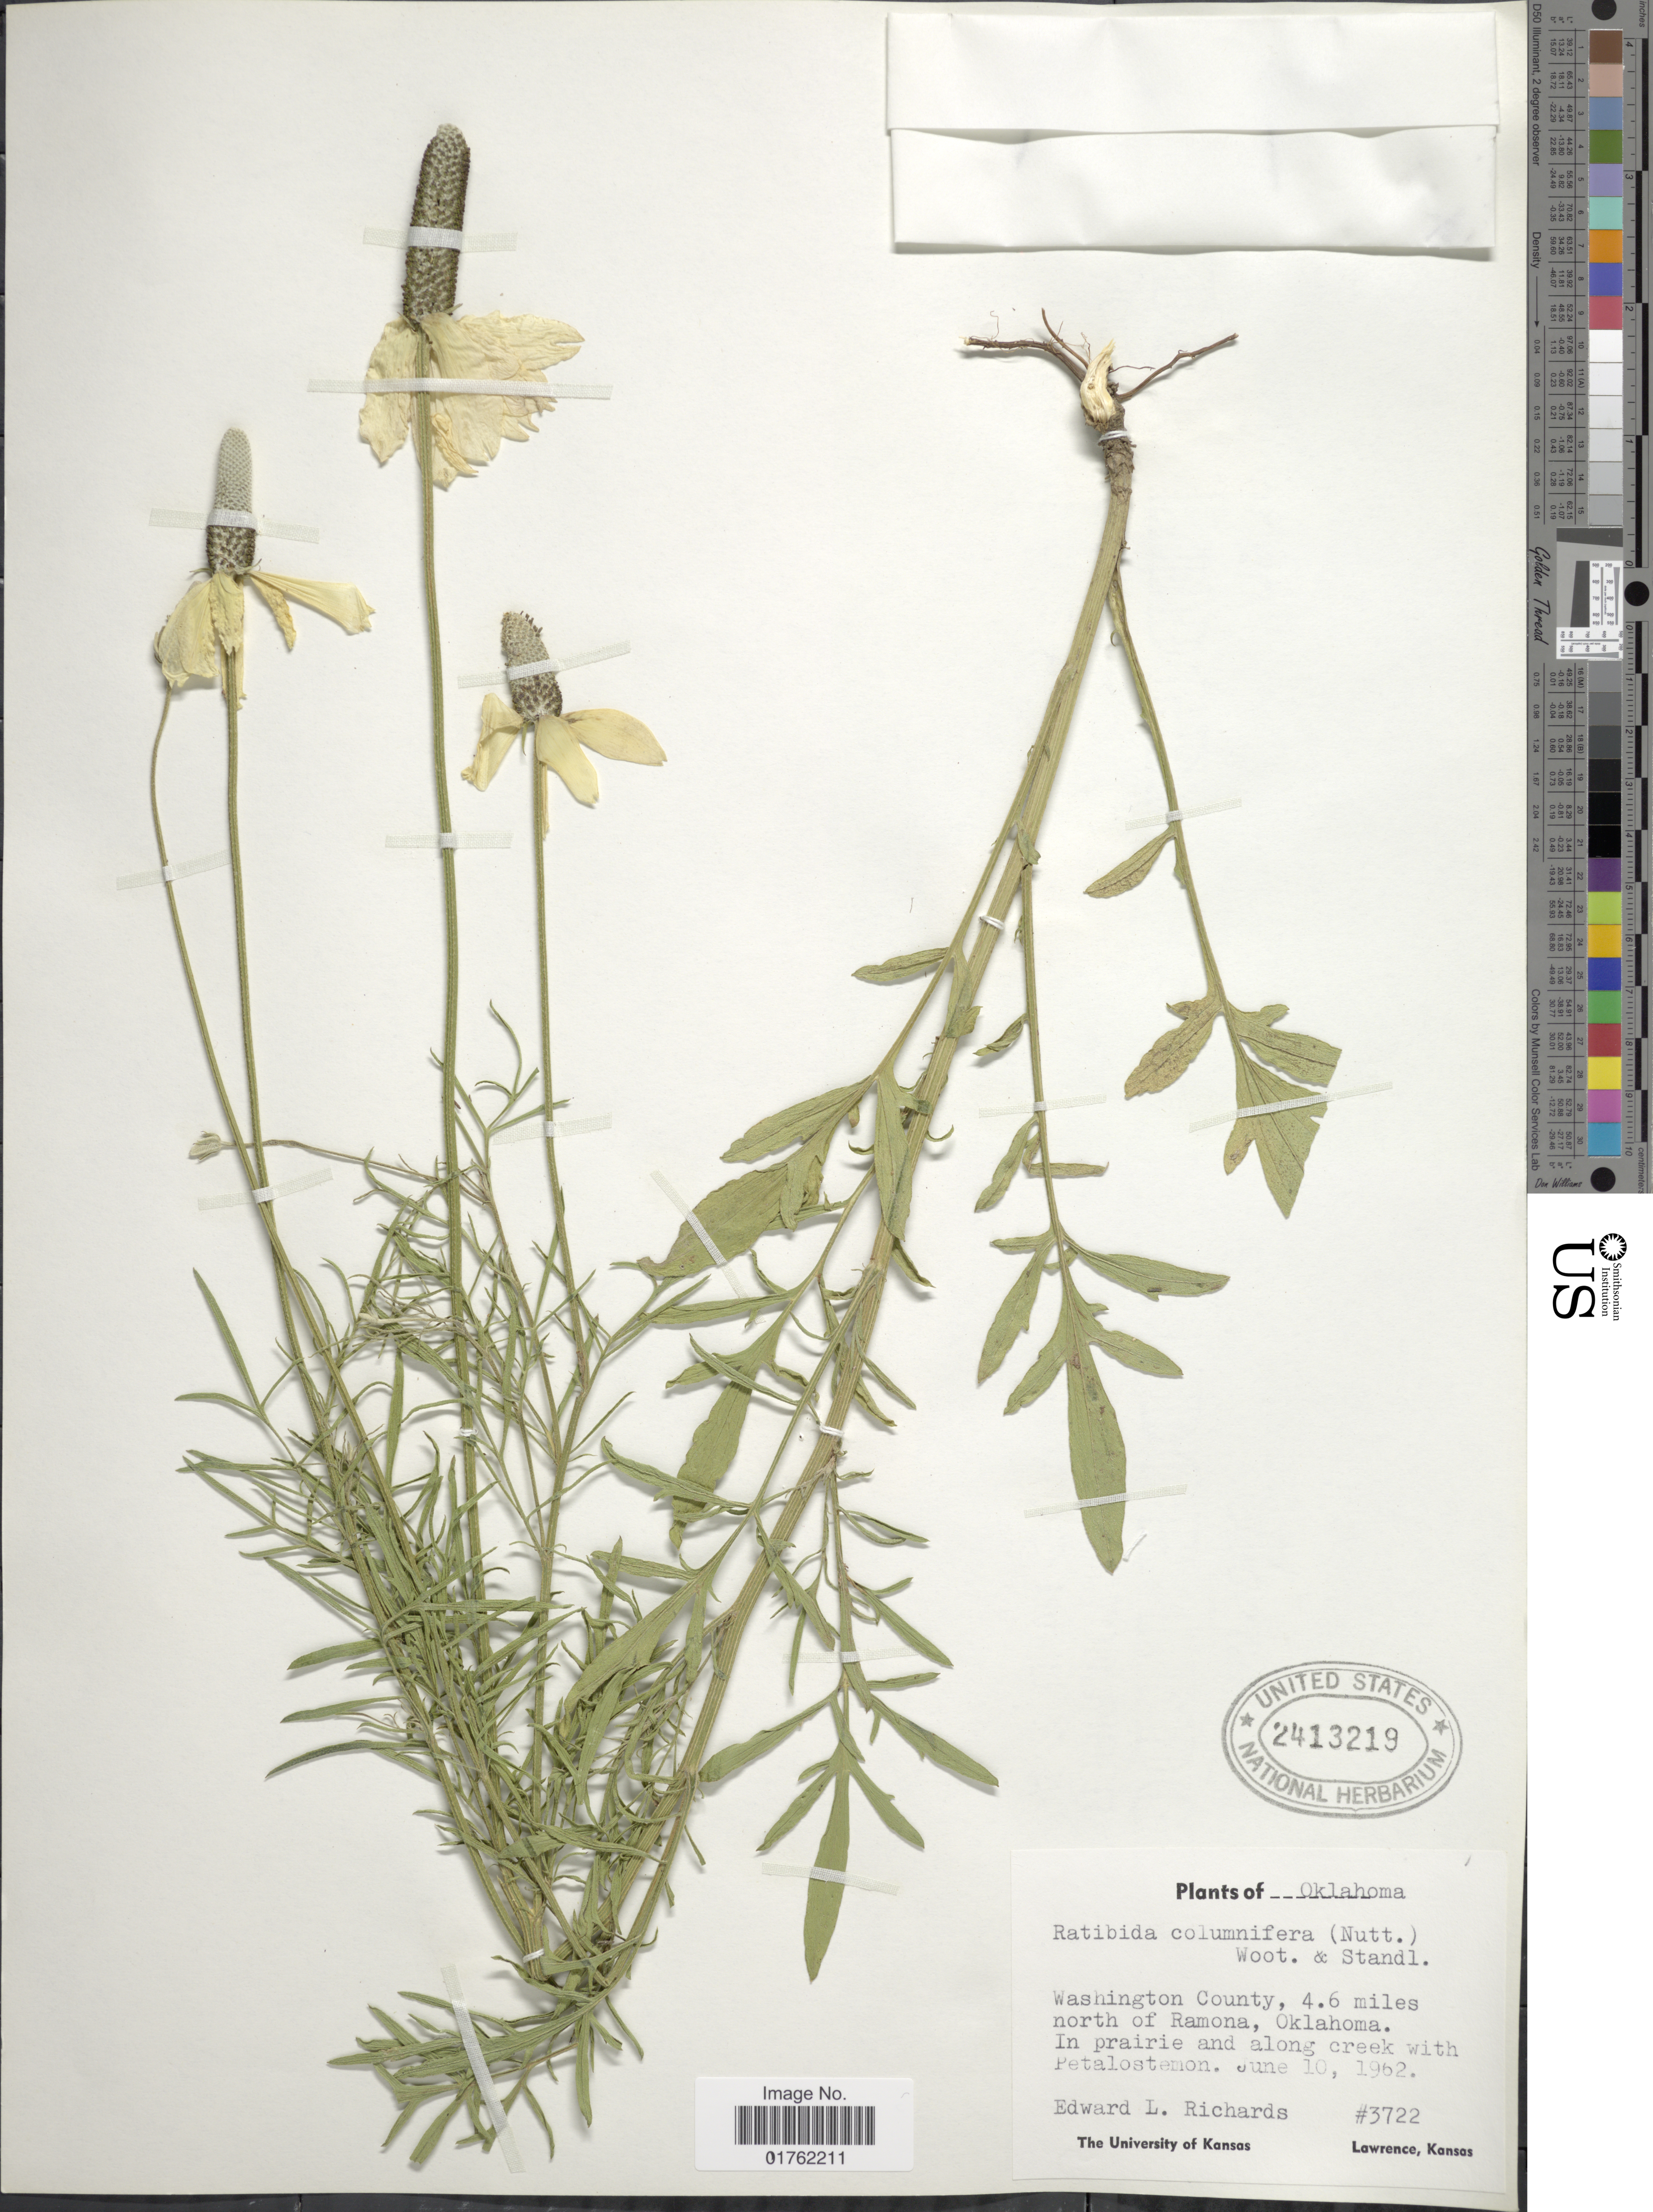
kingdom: Plantae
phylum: Tracheophyta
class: Magnoliopsida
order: Asterales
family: Asteraceae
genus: Ratibida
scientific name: Ratibida columnaris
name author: (Pursh) D. Don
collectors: E. Richards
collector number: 3722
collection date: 1962-06-10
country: United States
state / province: Oklahoma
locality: Washington County, 4.6 miles north of Ramona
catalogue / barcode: US 2413219